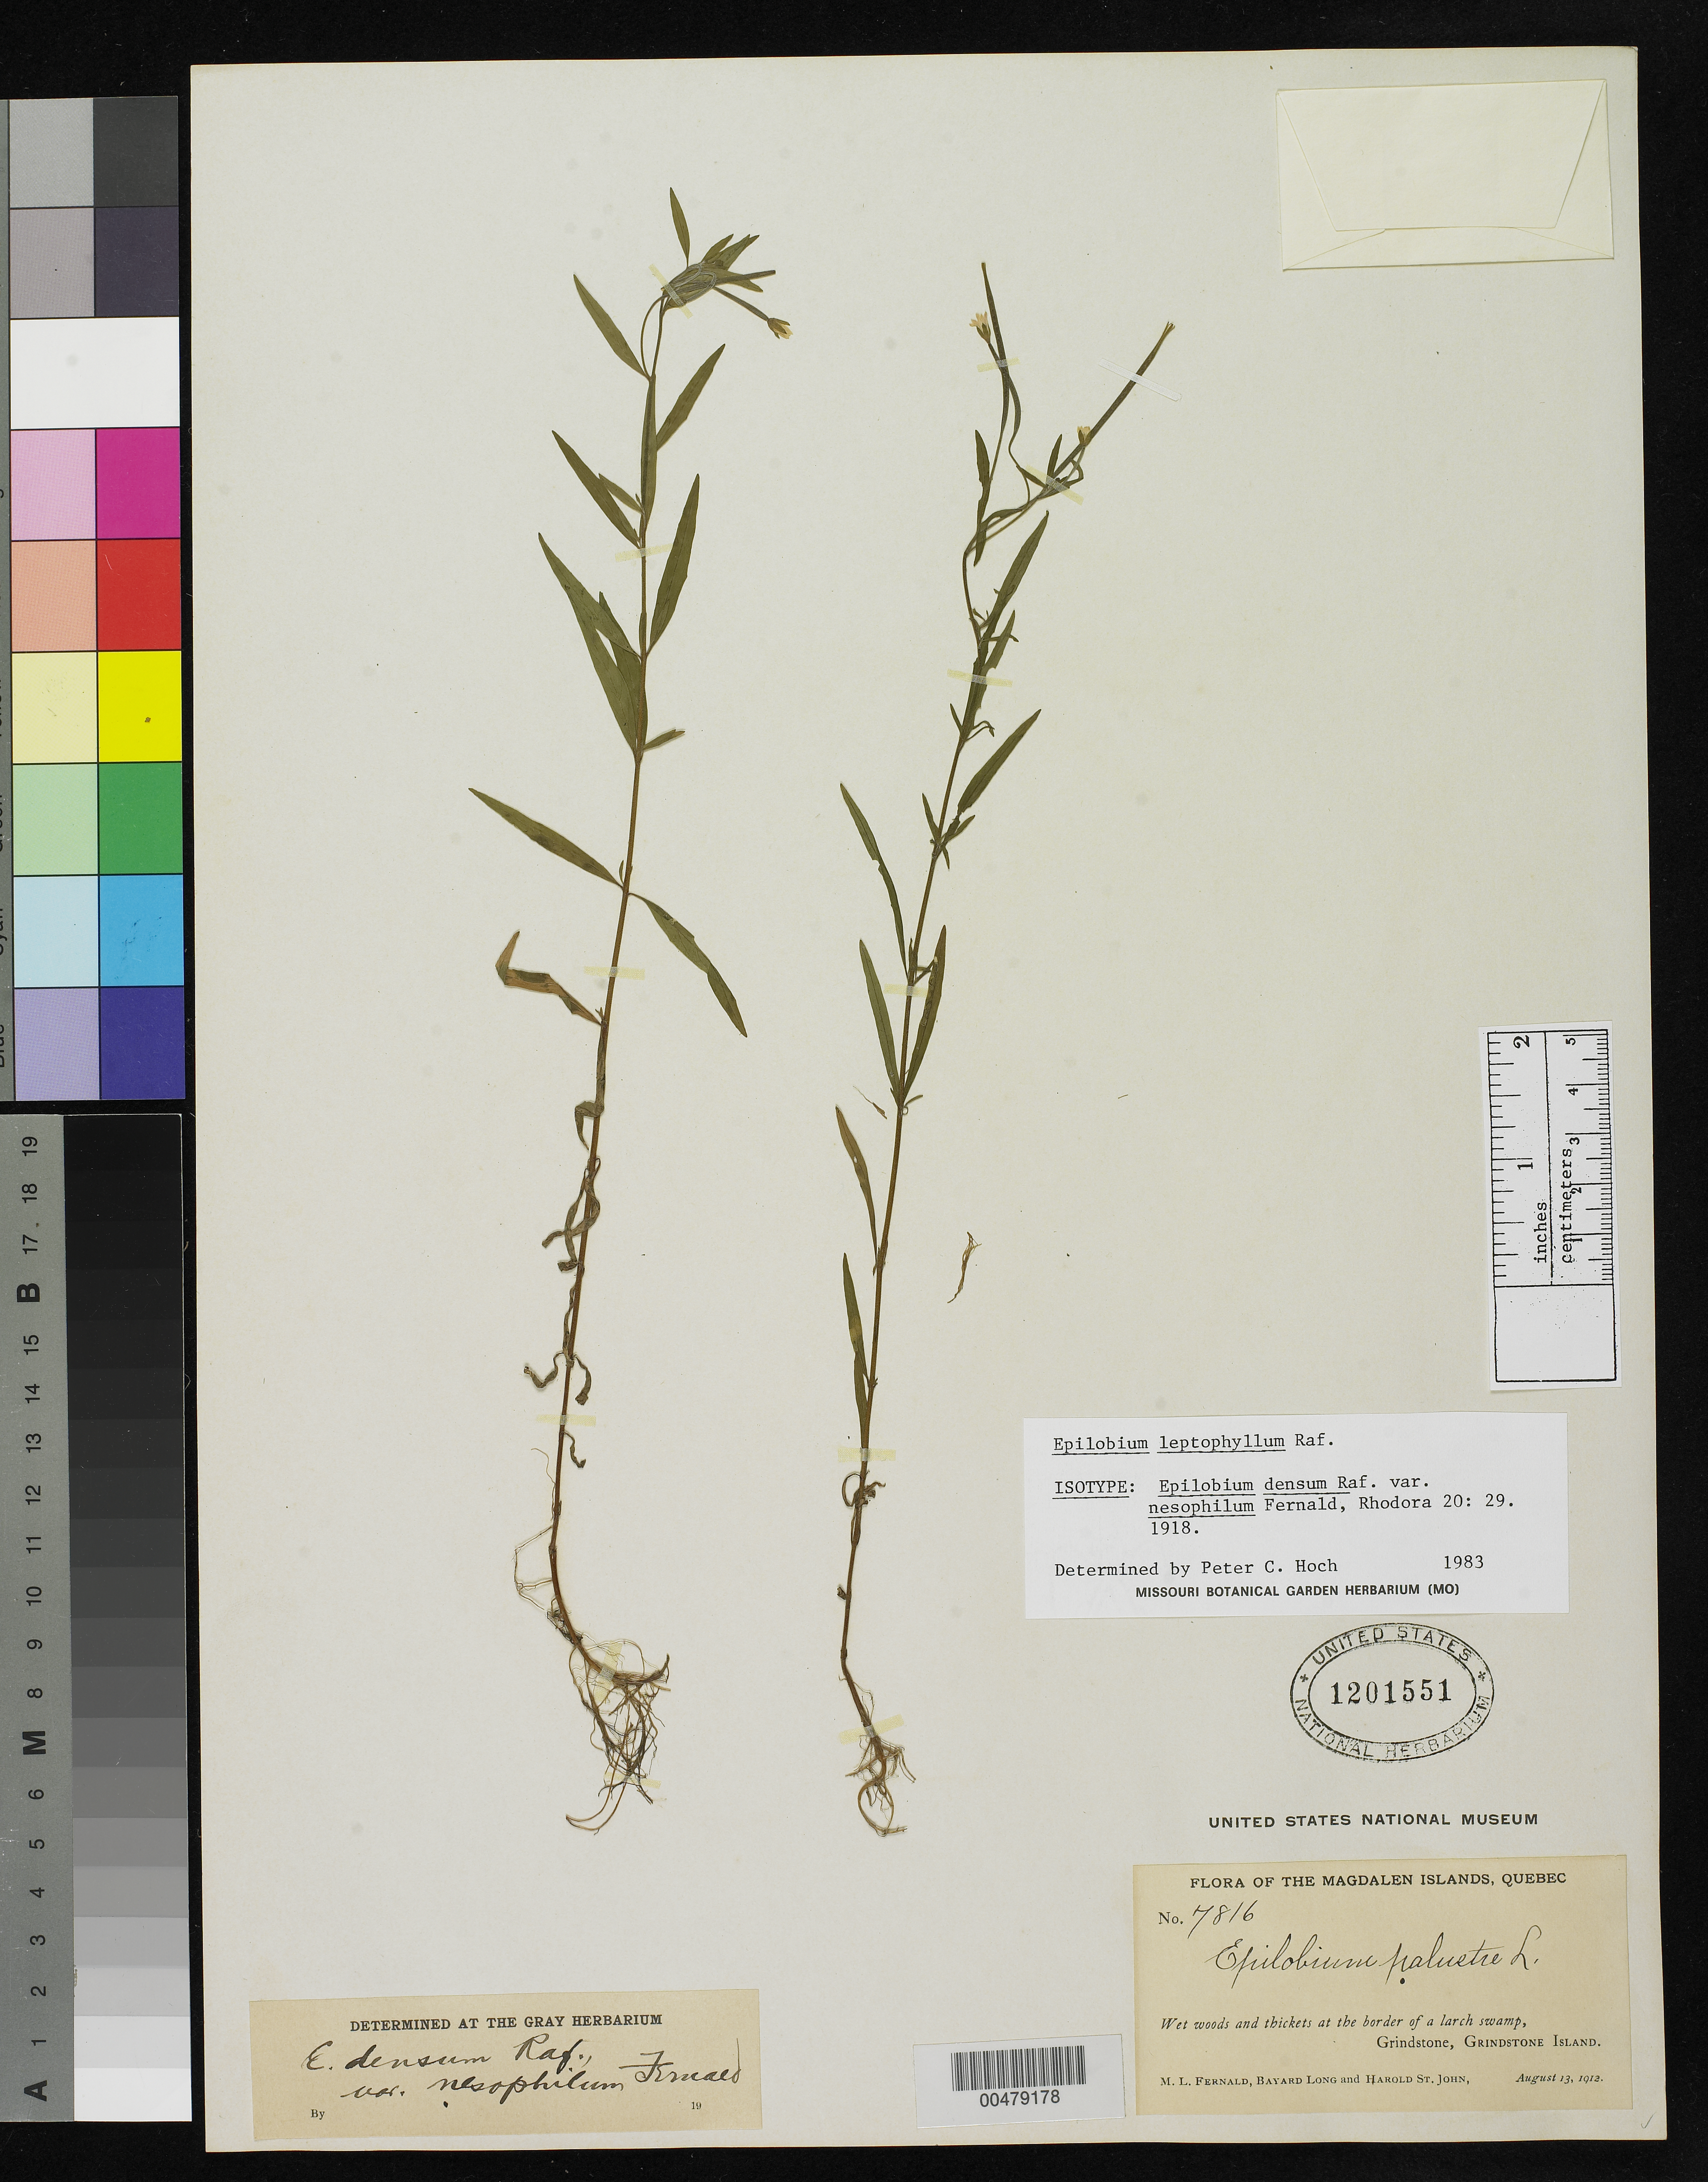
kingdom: Plantae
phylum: Tracheophyta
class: Magnoliopsida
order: Myrtales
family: Onagraceae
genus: Epilobium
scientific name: Epilobium densum var. nesophilum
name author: Fernald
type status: Isotype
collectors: M. L. Fernald, B. H. Long & H. St. John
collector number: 7816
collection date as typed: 13 Aug 1912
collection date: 1912-08-13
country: Canada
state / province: Quebec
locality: Grindstone, Grindstone Island.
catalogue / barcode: US 1201551